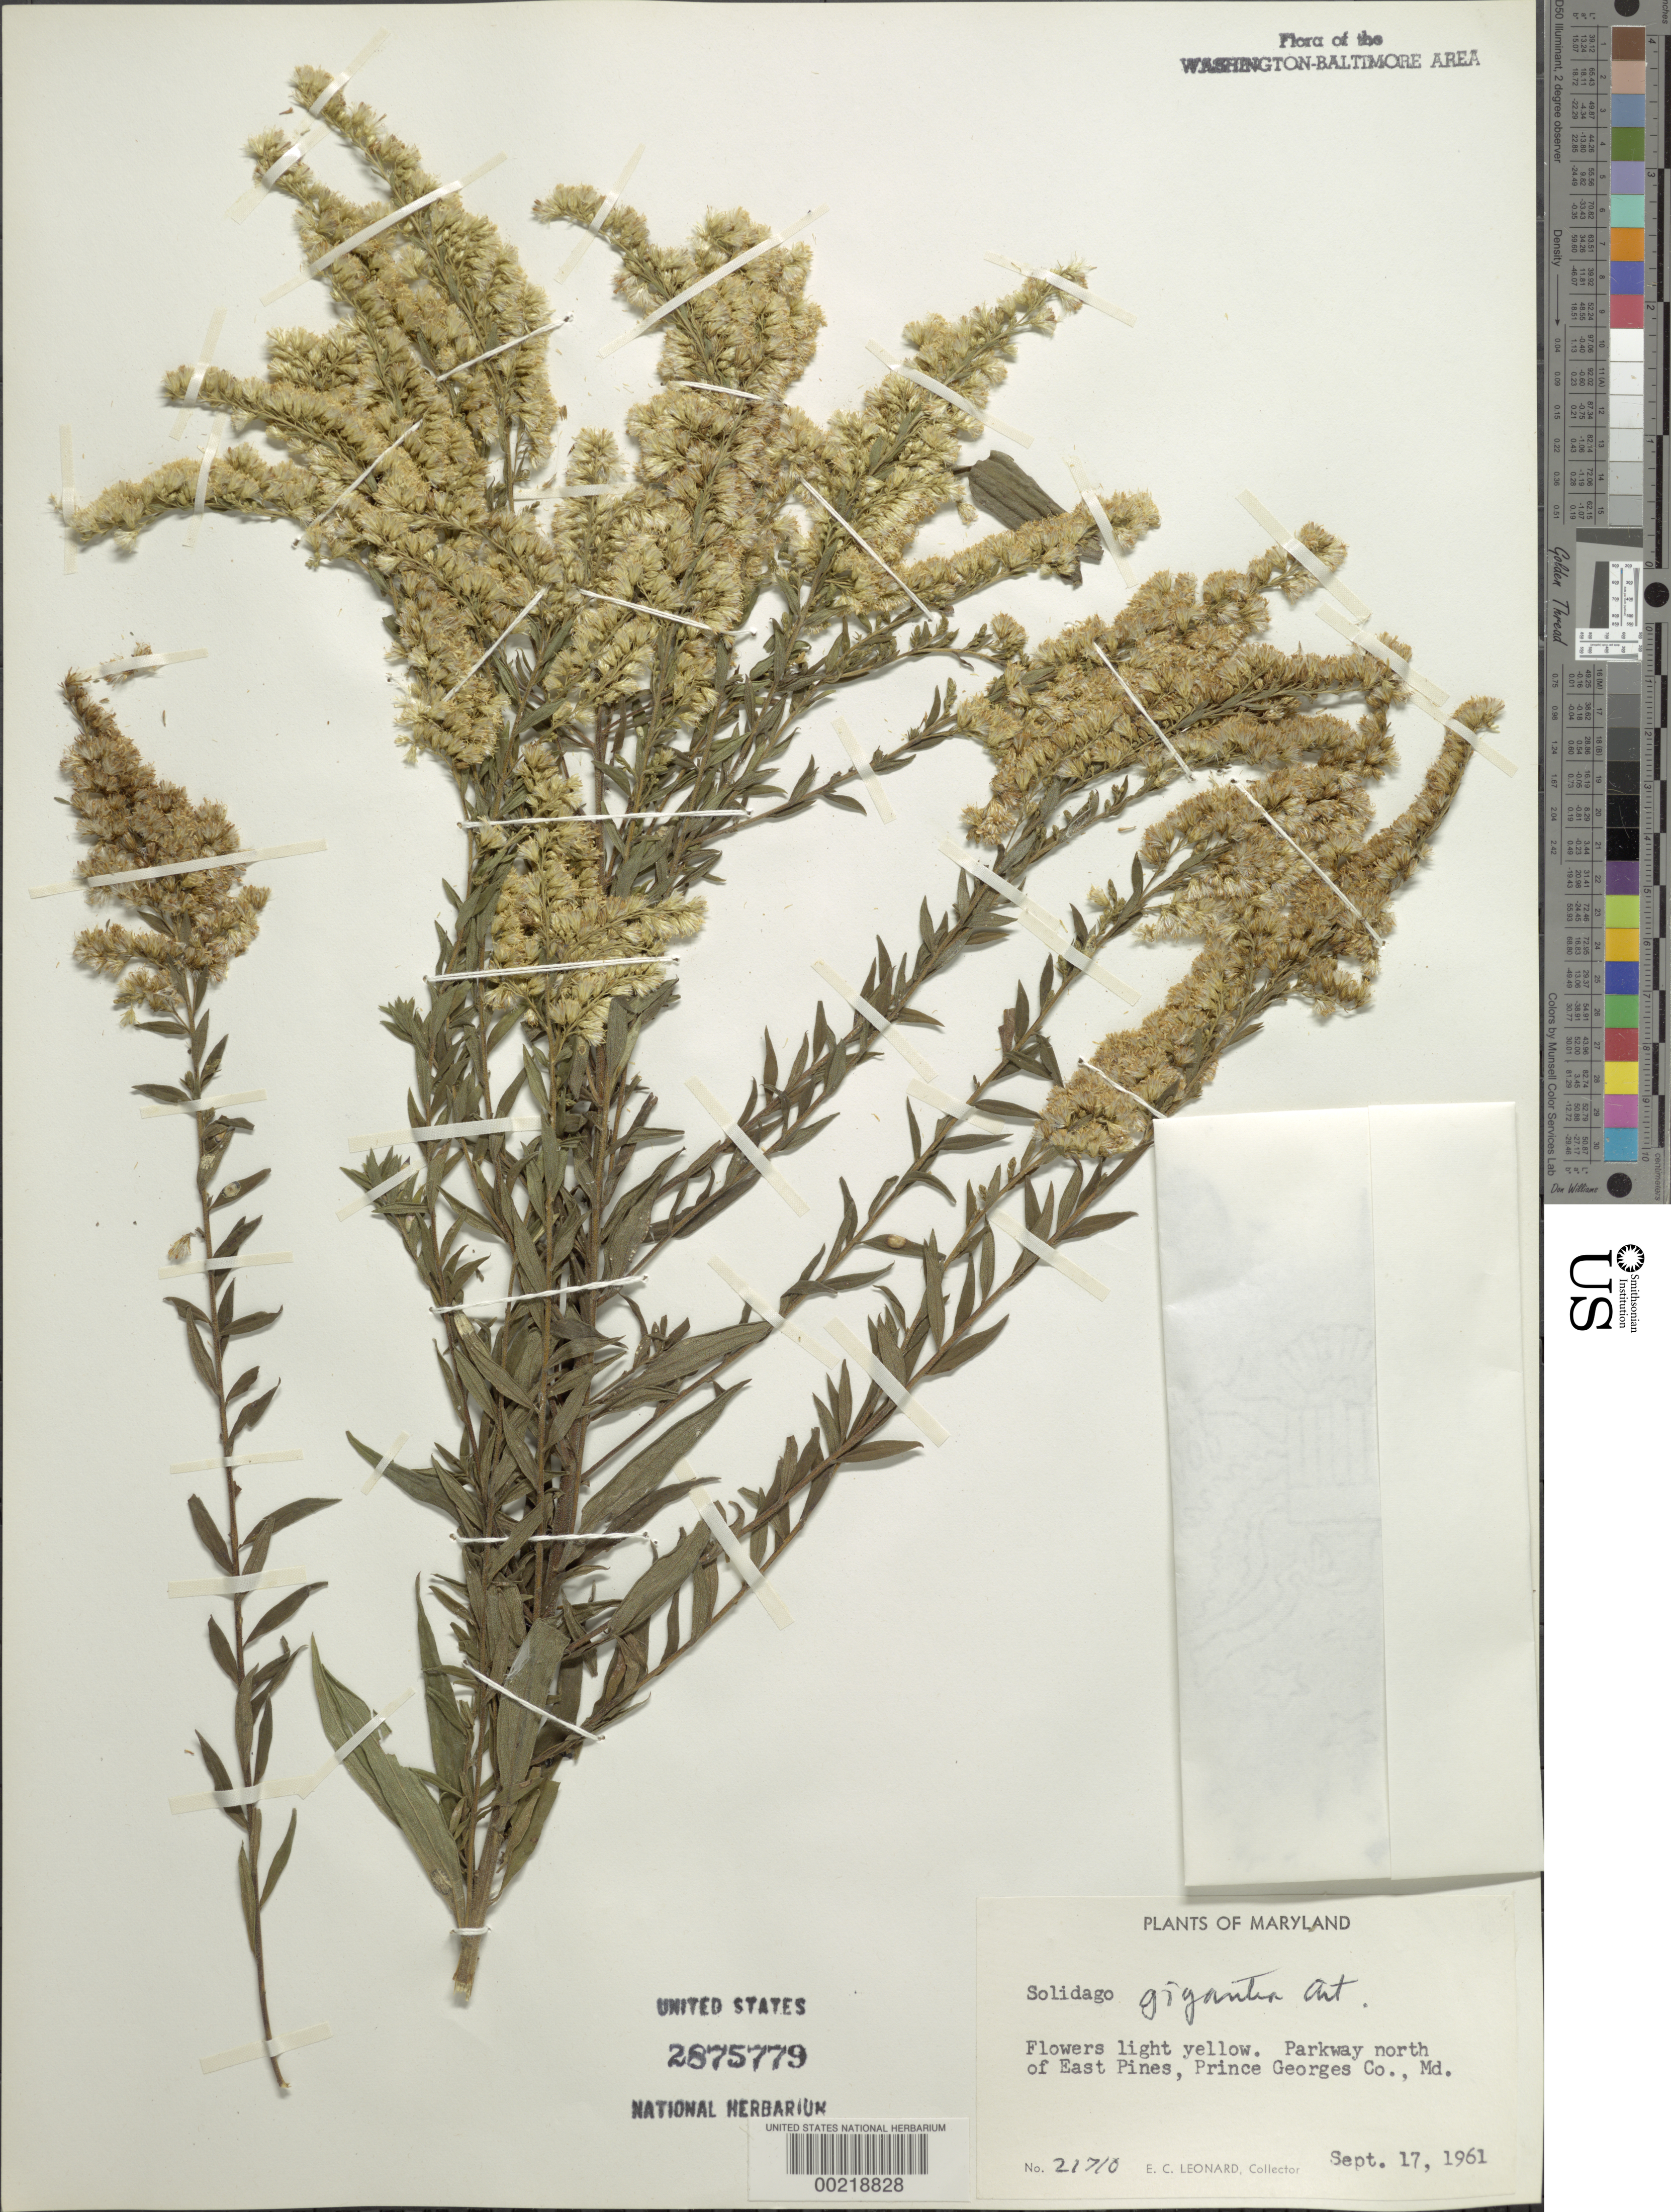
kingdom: Plantae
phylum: Tracheophyta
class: Magnoliopsida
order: Asterales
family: Asteraceae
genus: Solidago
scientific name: Solidago gigantea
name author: Aiton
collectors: E. C. Leonard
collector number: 21710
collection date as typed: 17 Sep 1961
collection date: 1961-09-17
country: United States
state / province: Maryland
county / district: Prince George's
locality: Parkway north of East Pines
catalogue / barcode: US 2875779